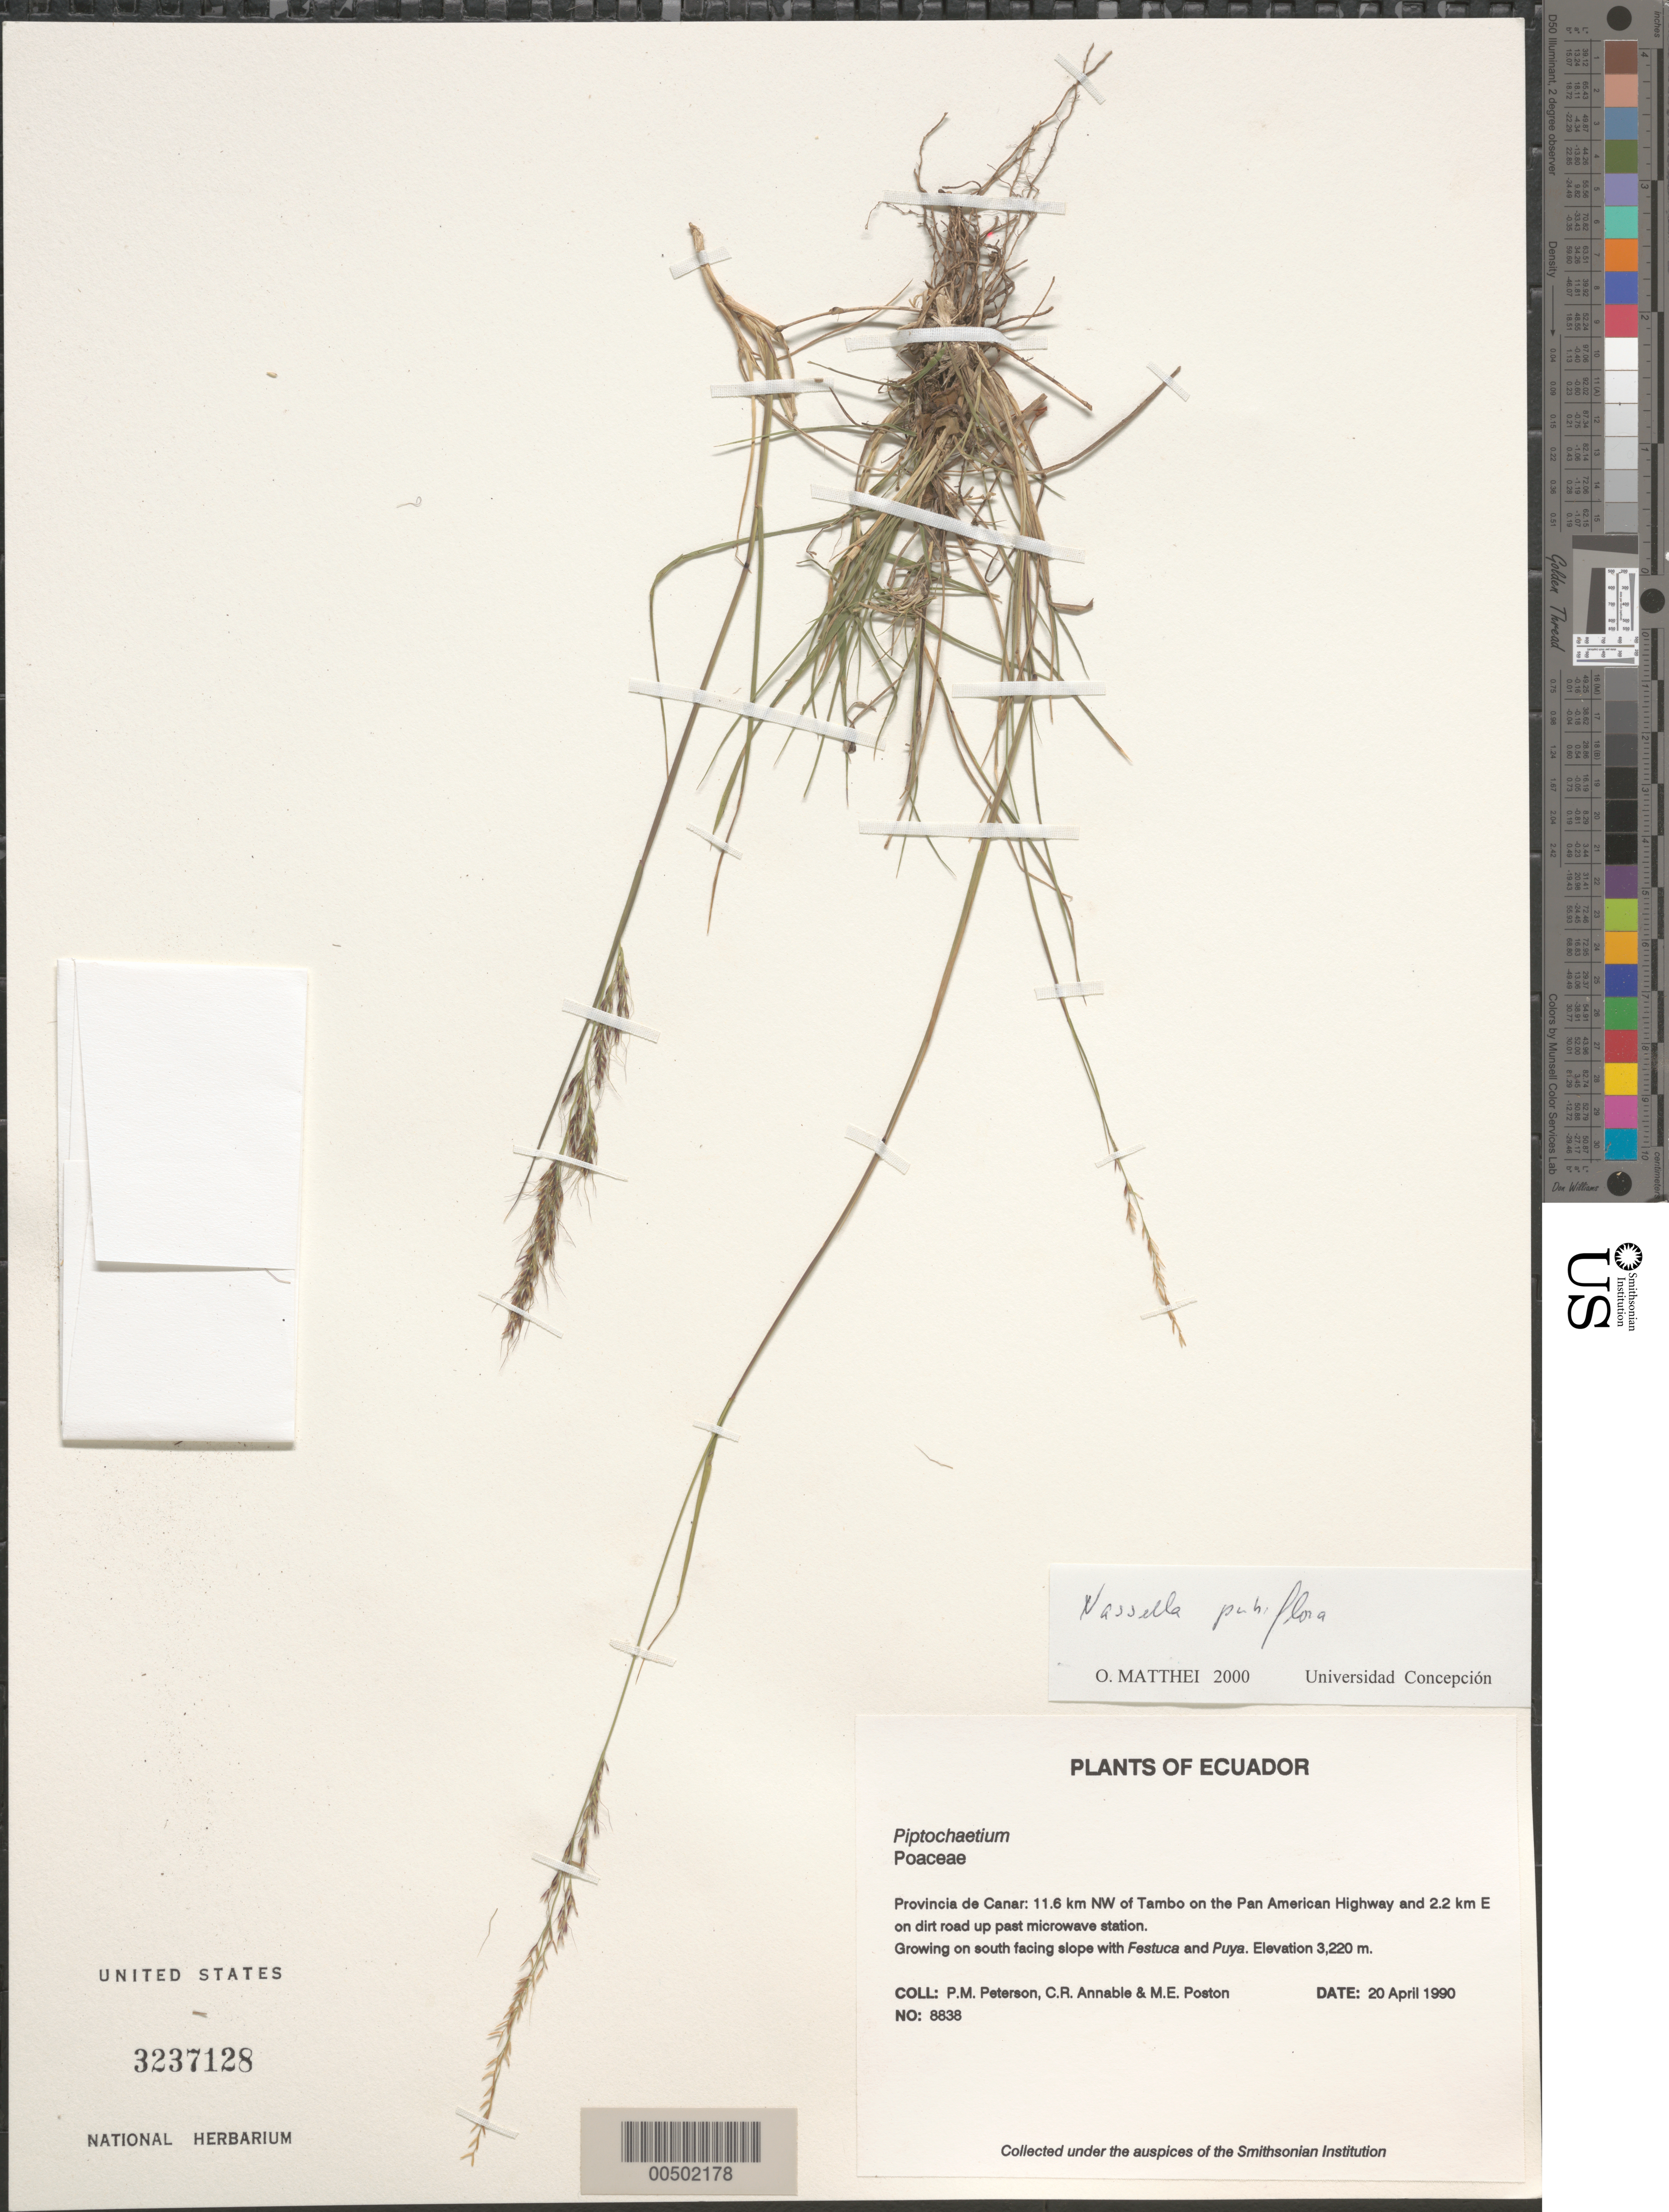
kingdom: Plantae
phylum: Tracheophyta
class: Liliopsida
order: Poales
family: Poaceae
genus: Piptochaetium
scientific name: Piptochaetium sp.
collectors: P. M. Peterson, C. R. Annable & M. Poston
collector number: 08838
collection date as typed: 20 Apr 1990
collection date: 1990-04-20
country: Ecuador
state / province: Cañar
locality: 11.6 km NW ofTambo on the Pan American Highway and 2.2 km E on dirt road up past microwave station.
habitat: Growing on south facing slope with Festuca and Puya.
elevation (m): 3220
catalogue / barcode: US 3237128